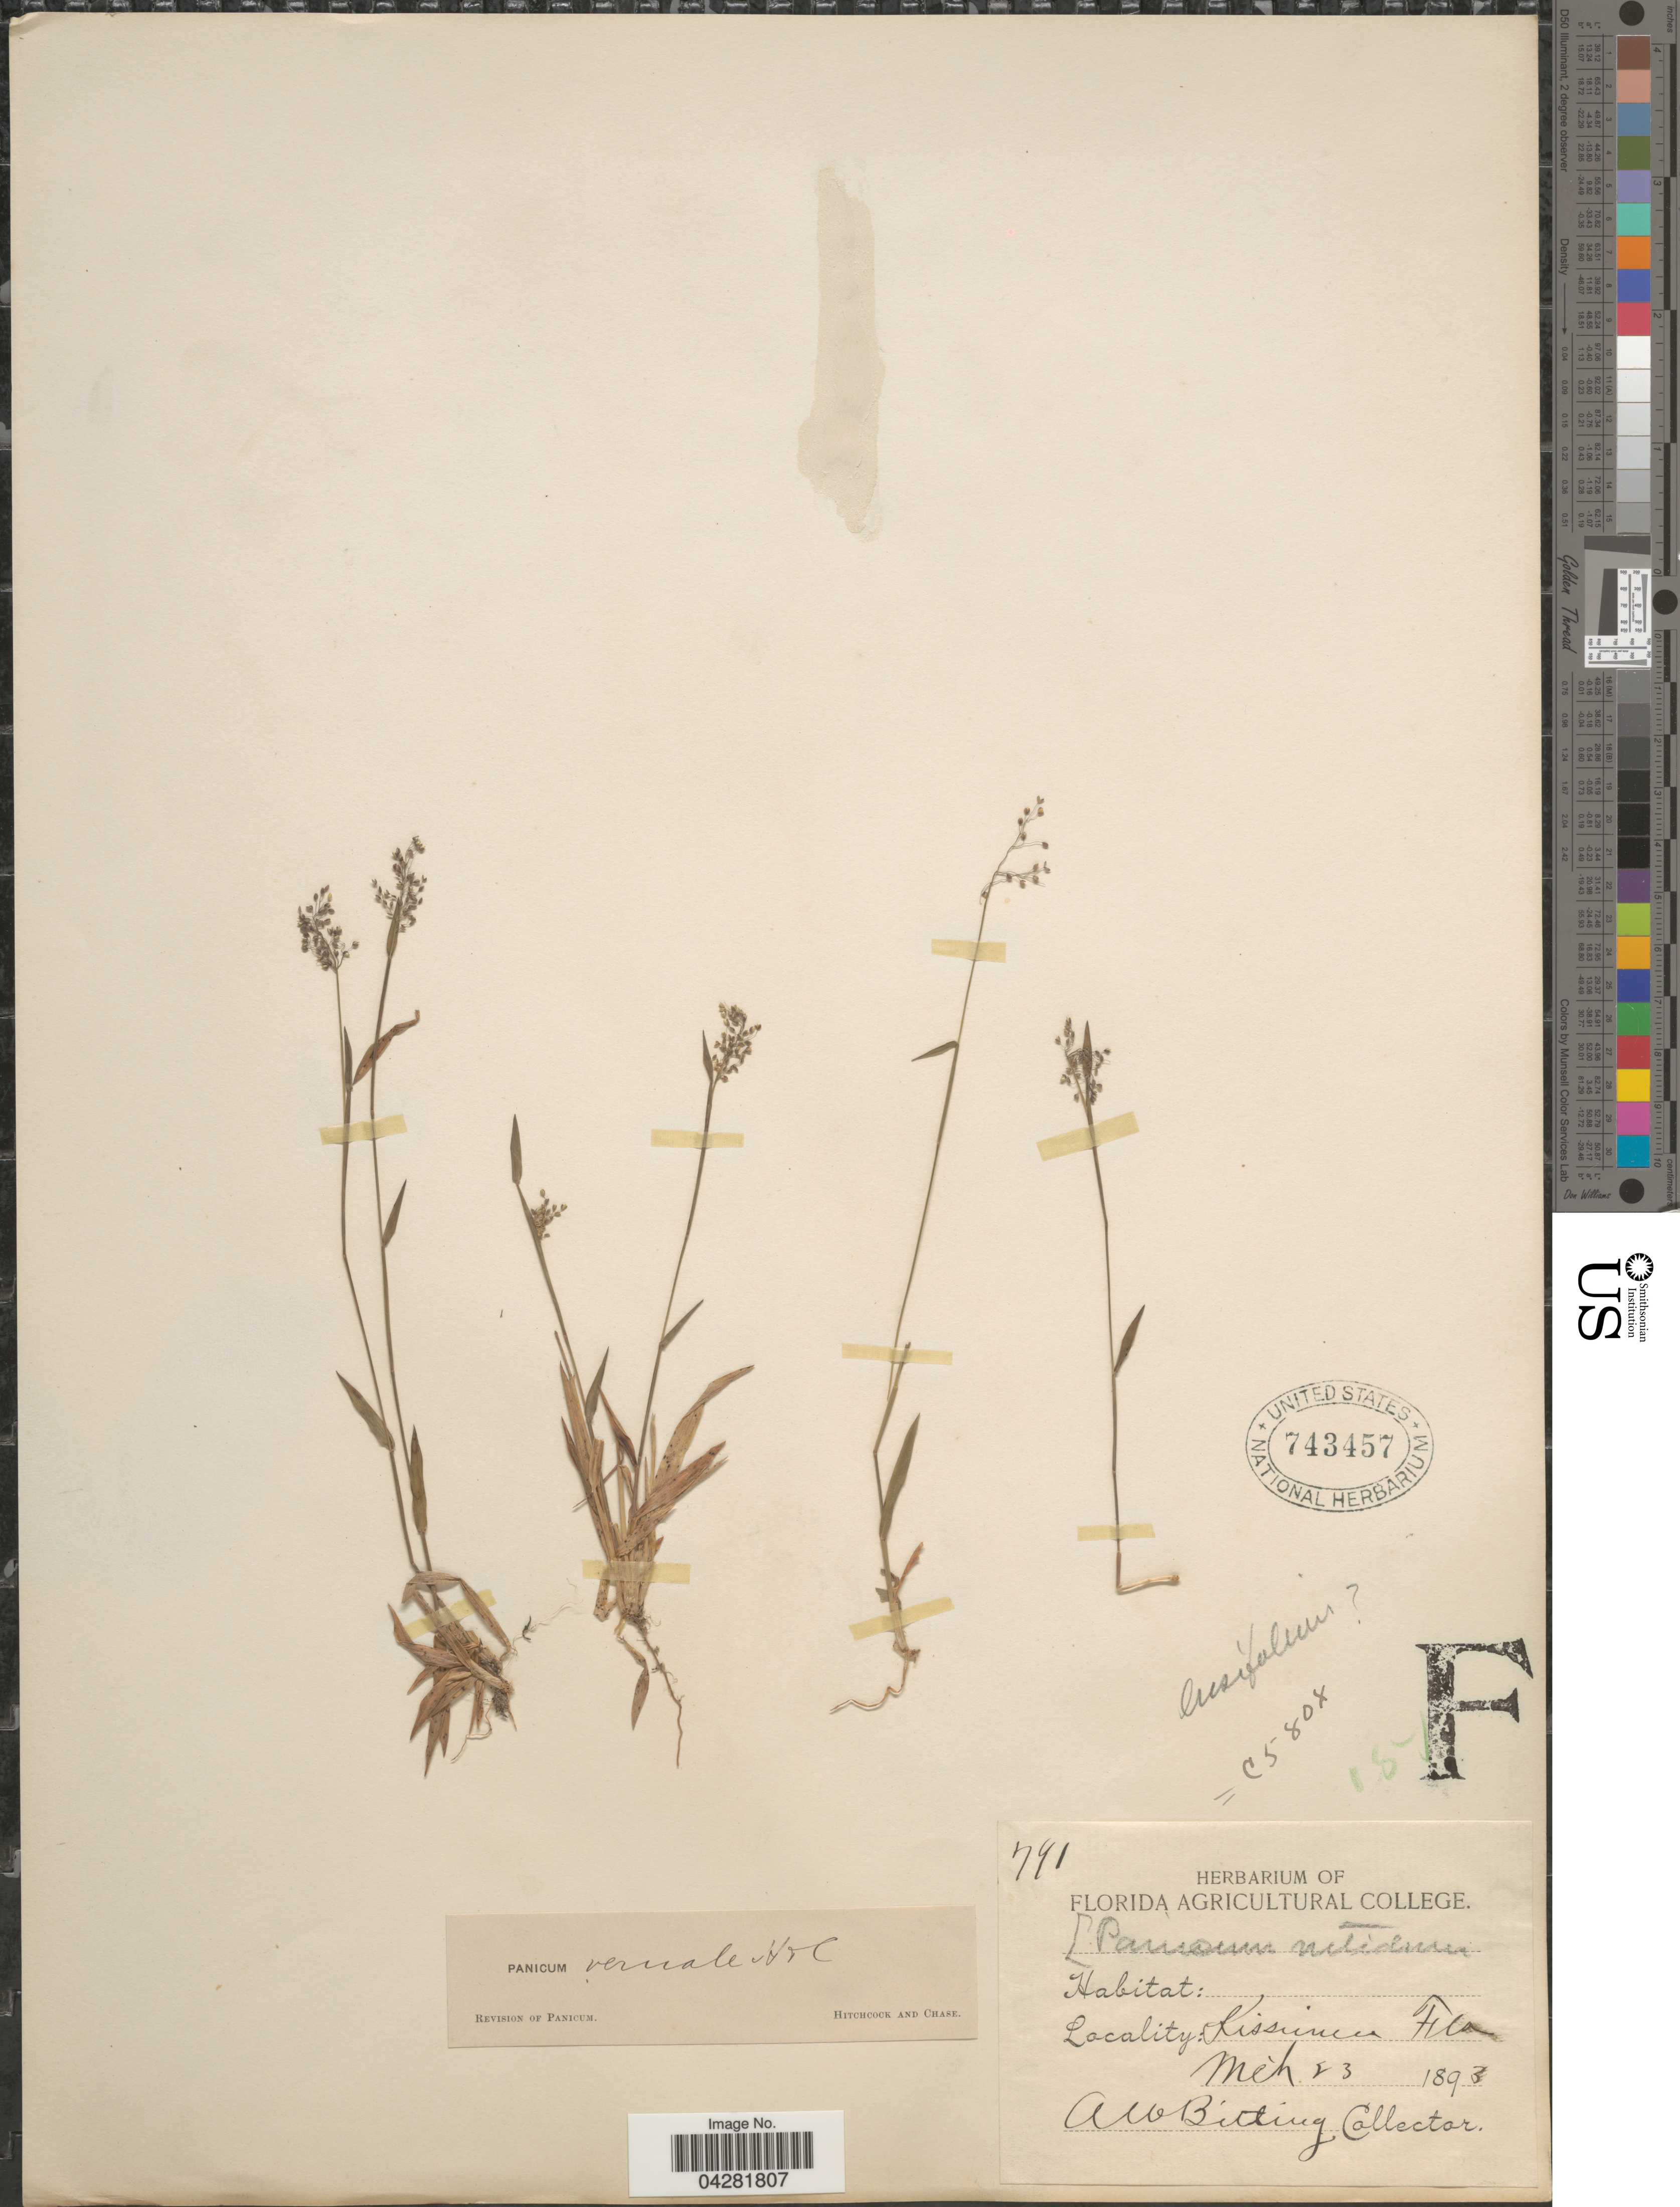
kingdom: Plantae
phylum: Tracheophyta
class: Liliopsida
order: Poales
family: Poaceae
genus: Dichanthelium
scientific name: Dichanthelium ensifolium var. ensifolium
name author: (Baldwin ex Elliot) Gould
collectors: A. Bitting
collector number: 791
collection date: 1893-03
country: United States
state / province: Florida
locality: Kissimmee.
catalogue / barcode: US 743457